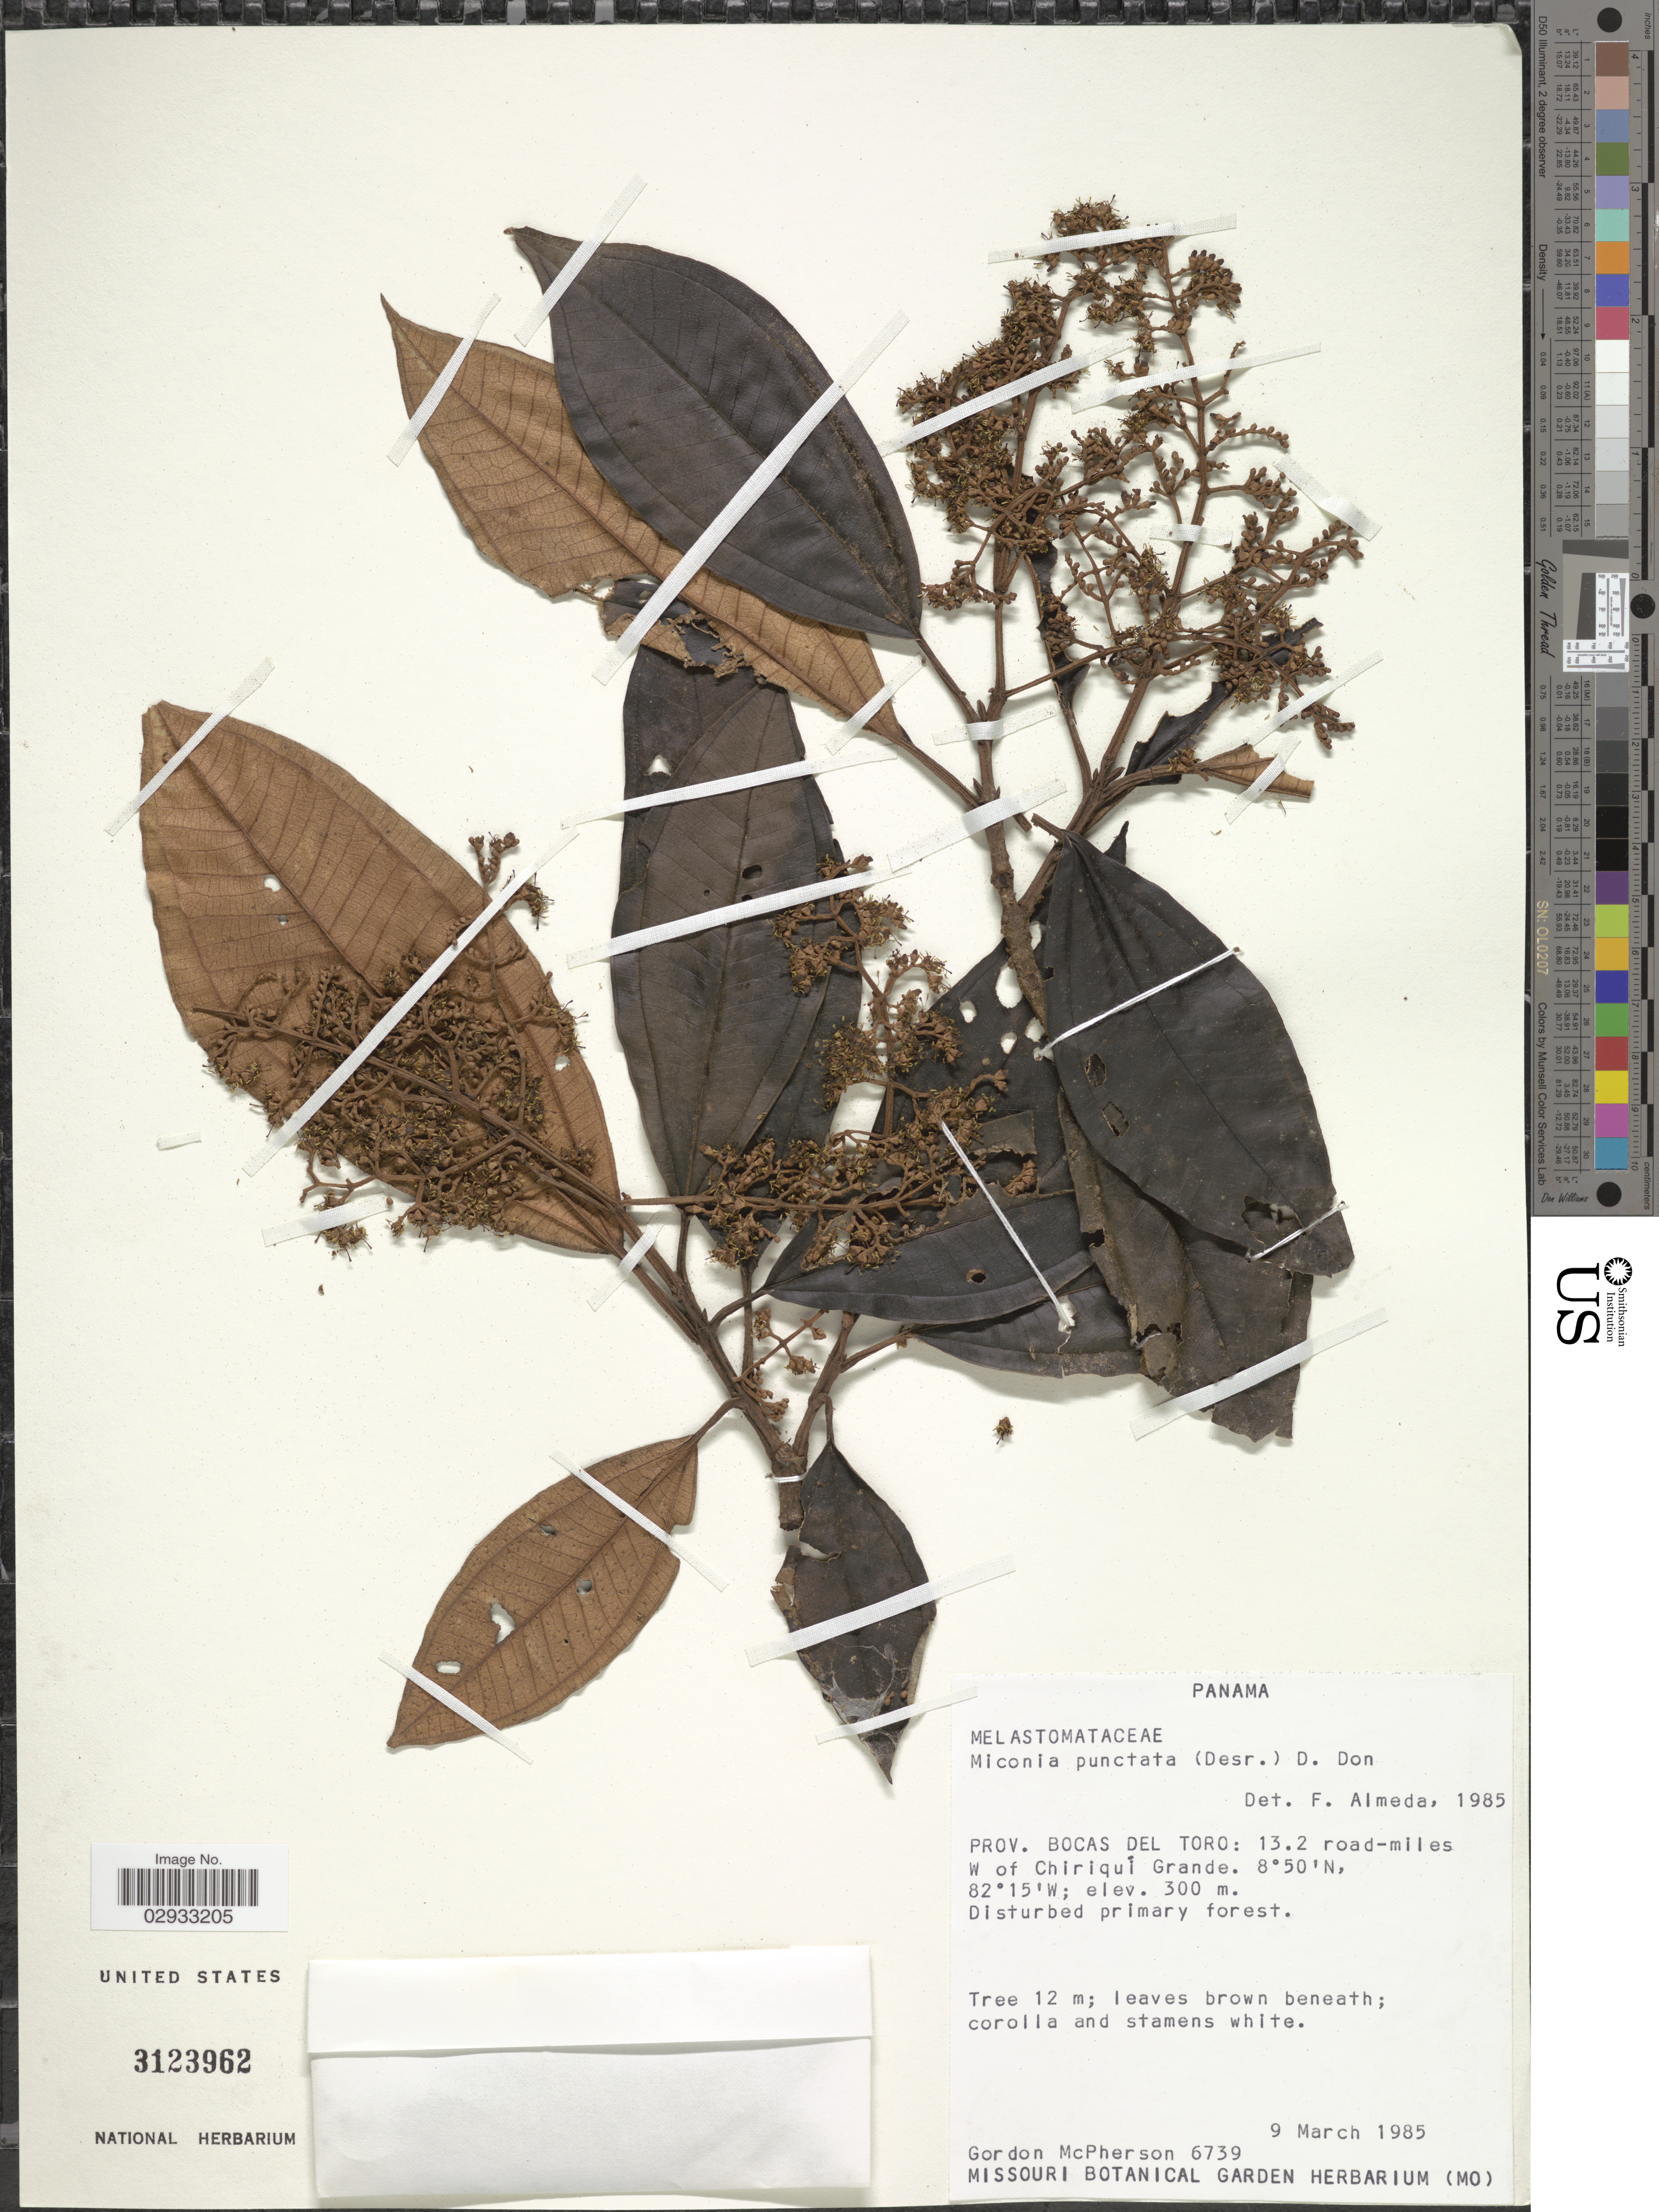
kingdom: Plantae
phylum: Tracheophyta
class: Magnoliopsida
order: Myrtales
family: Melastomataceae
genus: Miconia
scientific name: Miconia punctata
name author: (Desr.) D. Don ex DC.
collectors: G. McPherson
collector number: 6739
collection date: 1985-03-09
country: Panama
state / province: Bocas del Toro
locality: Prov. Bocas Del Toro: 13.2 road-miles W of Chiriquí Grande.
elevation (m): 300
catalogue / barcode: US 3123962